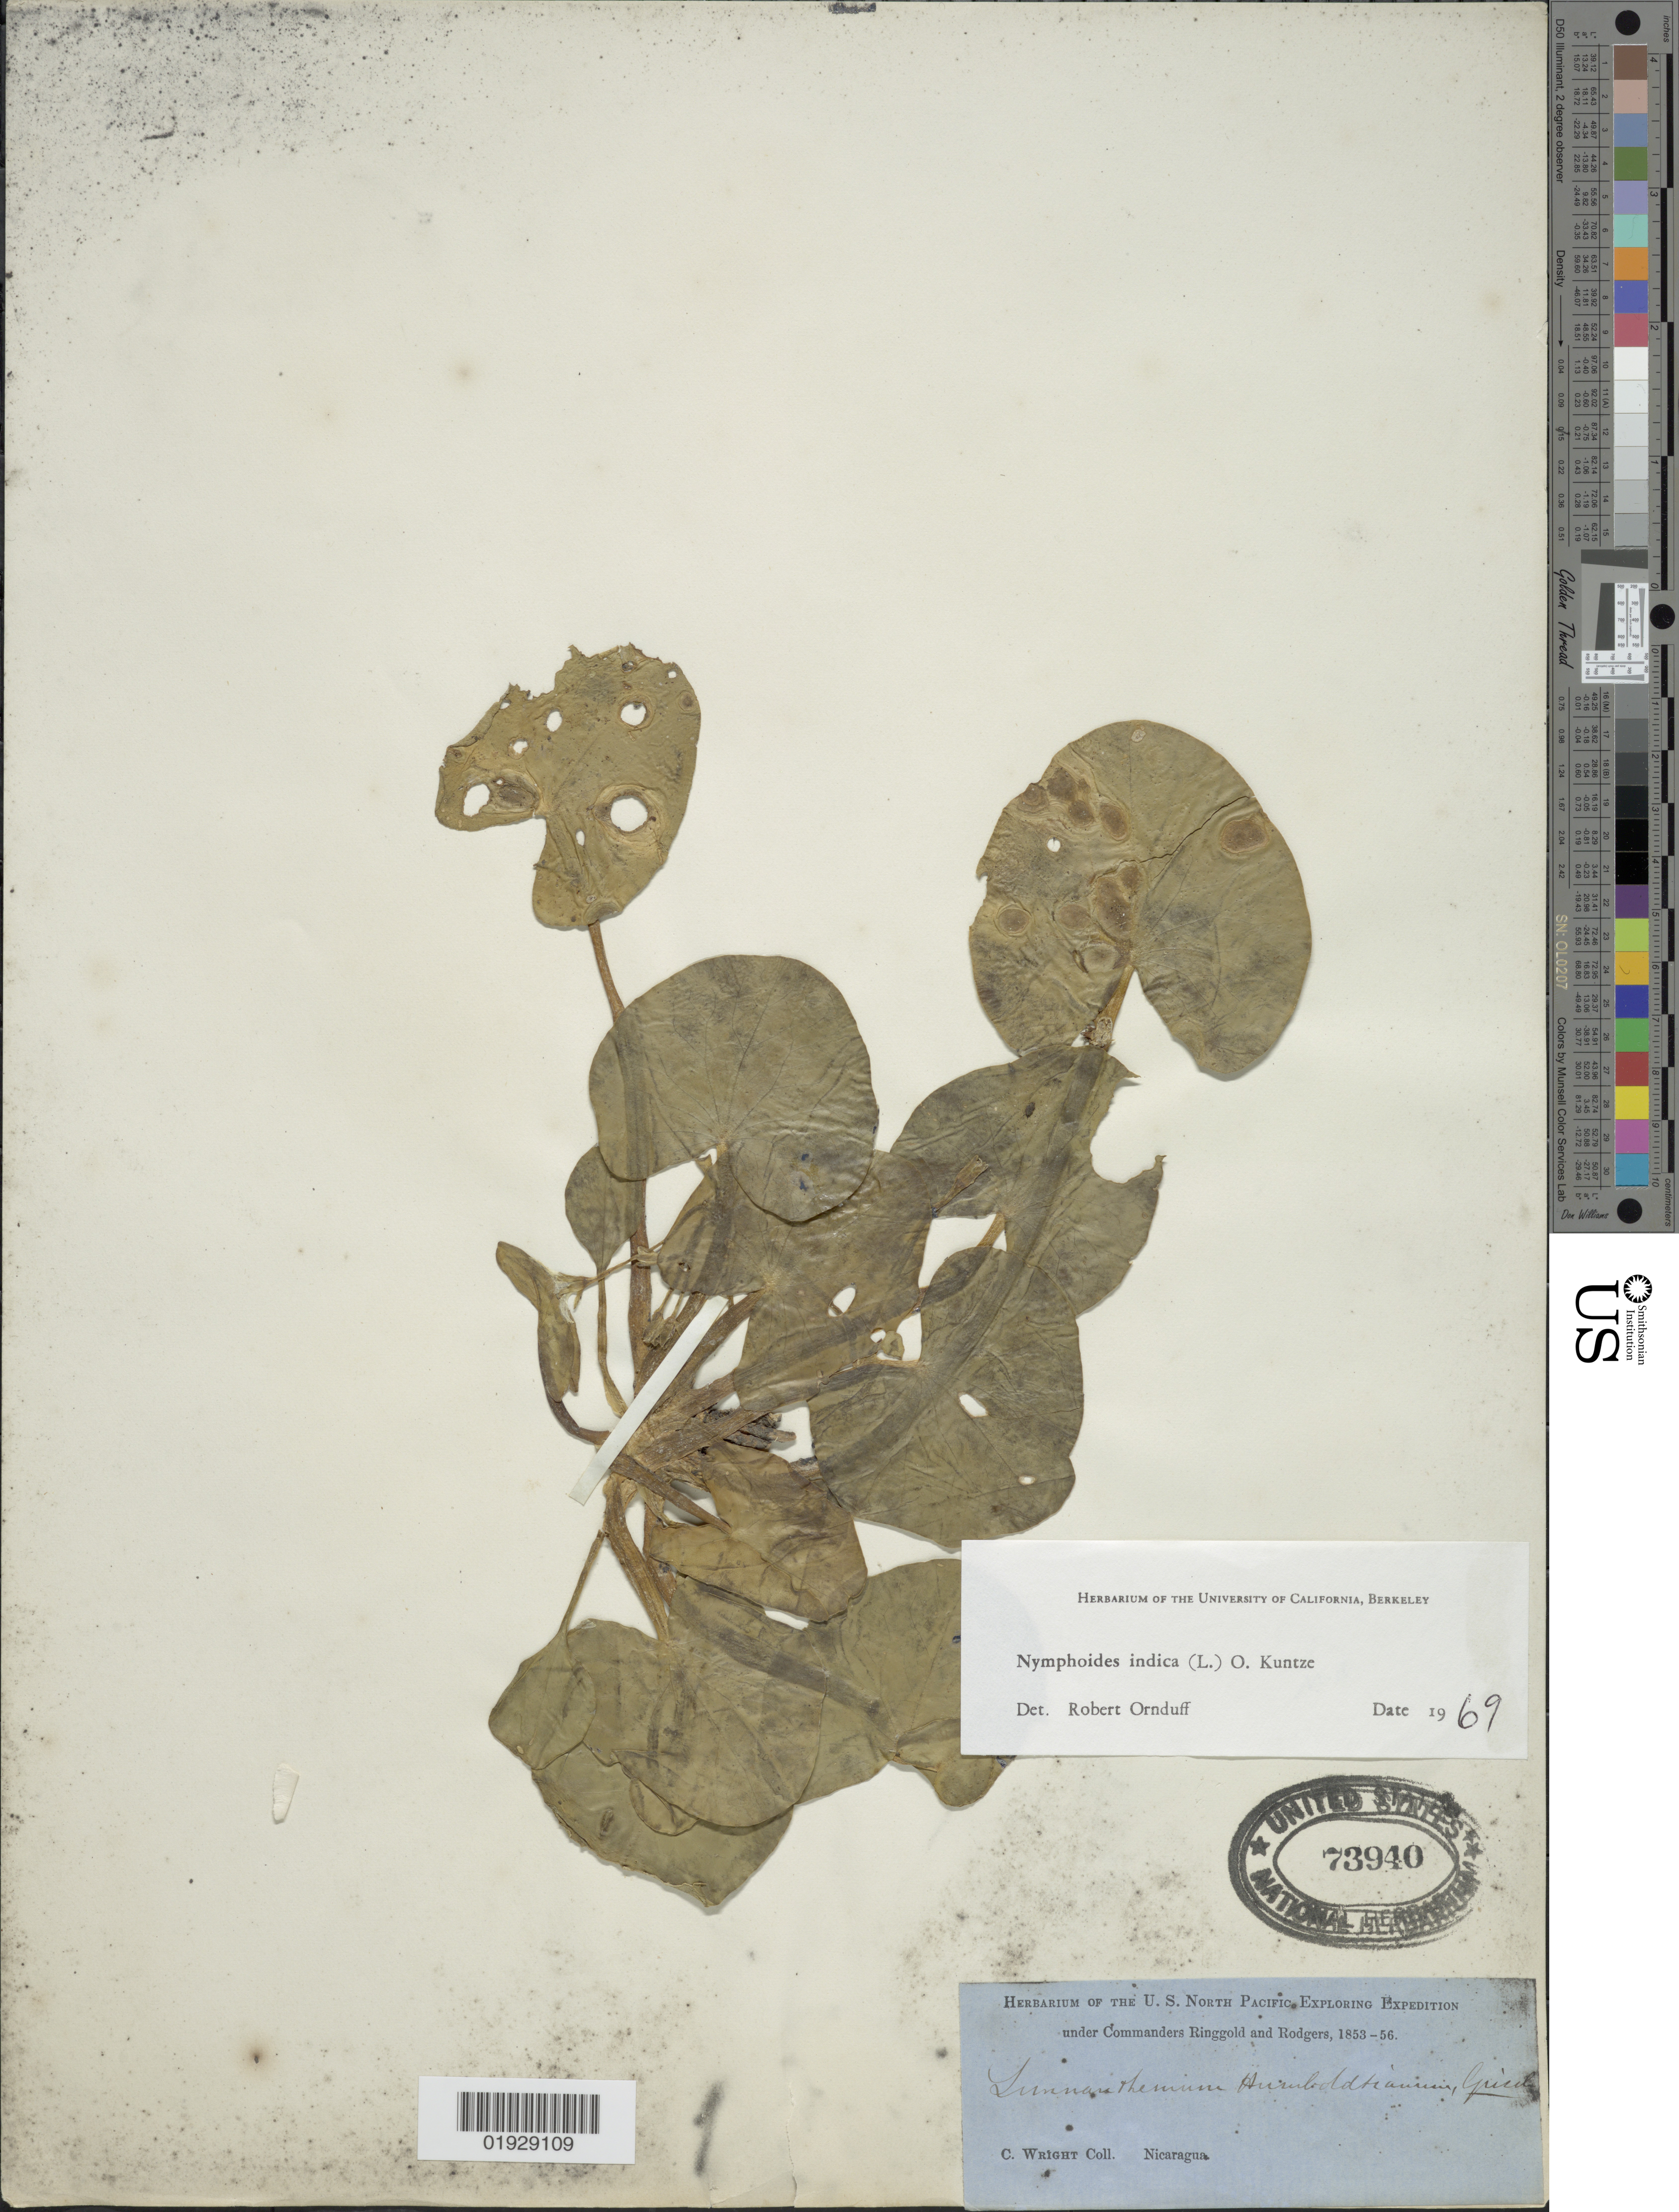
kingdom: Plantae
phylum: Tracheophyta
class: Magnoliopsida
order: Asterales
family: Menyanthaceae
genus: Nymphoides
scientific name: Nymphoides indica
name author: (L.) Kuntze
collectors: C. Wright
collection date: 1853/1856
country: Nicaragua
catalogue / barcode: US 73940